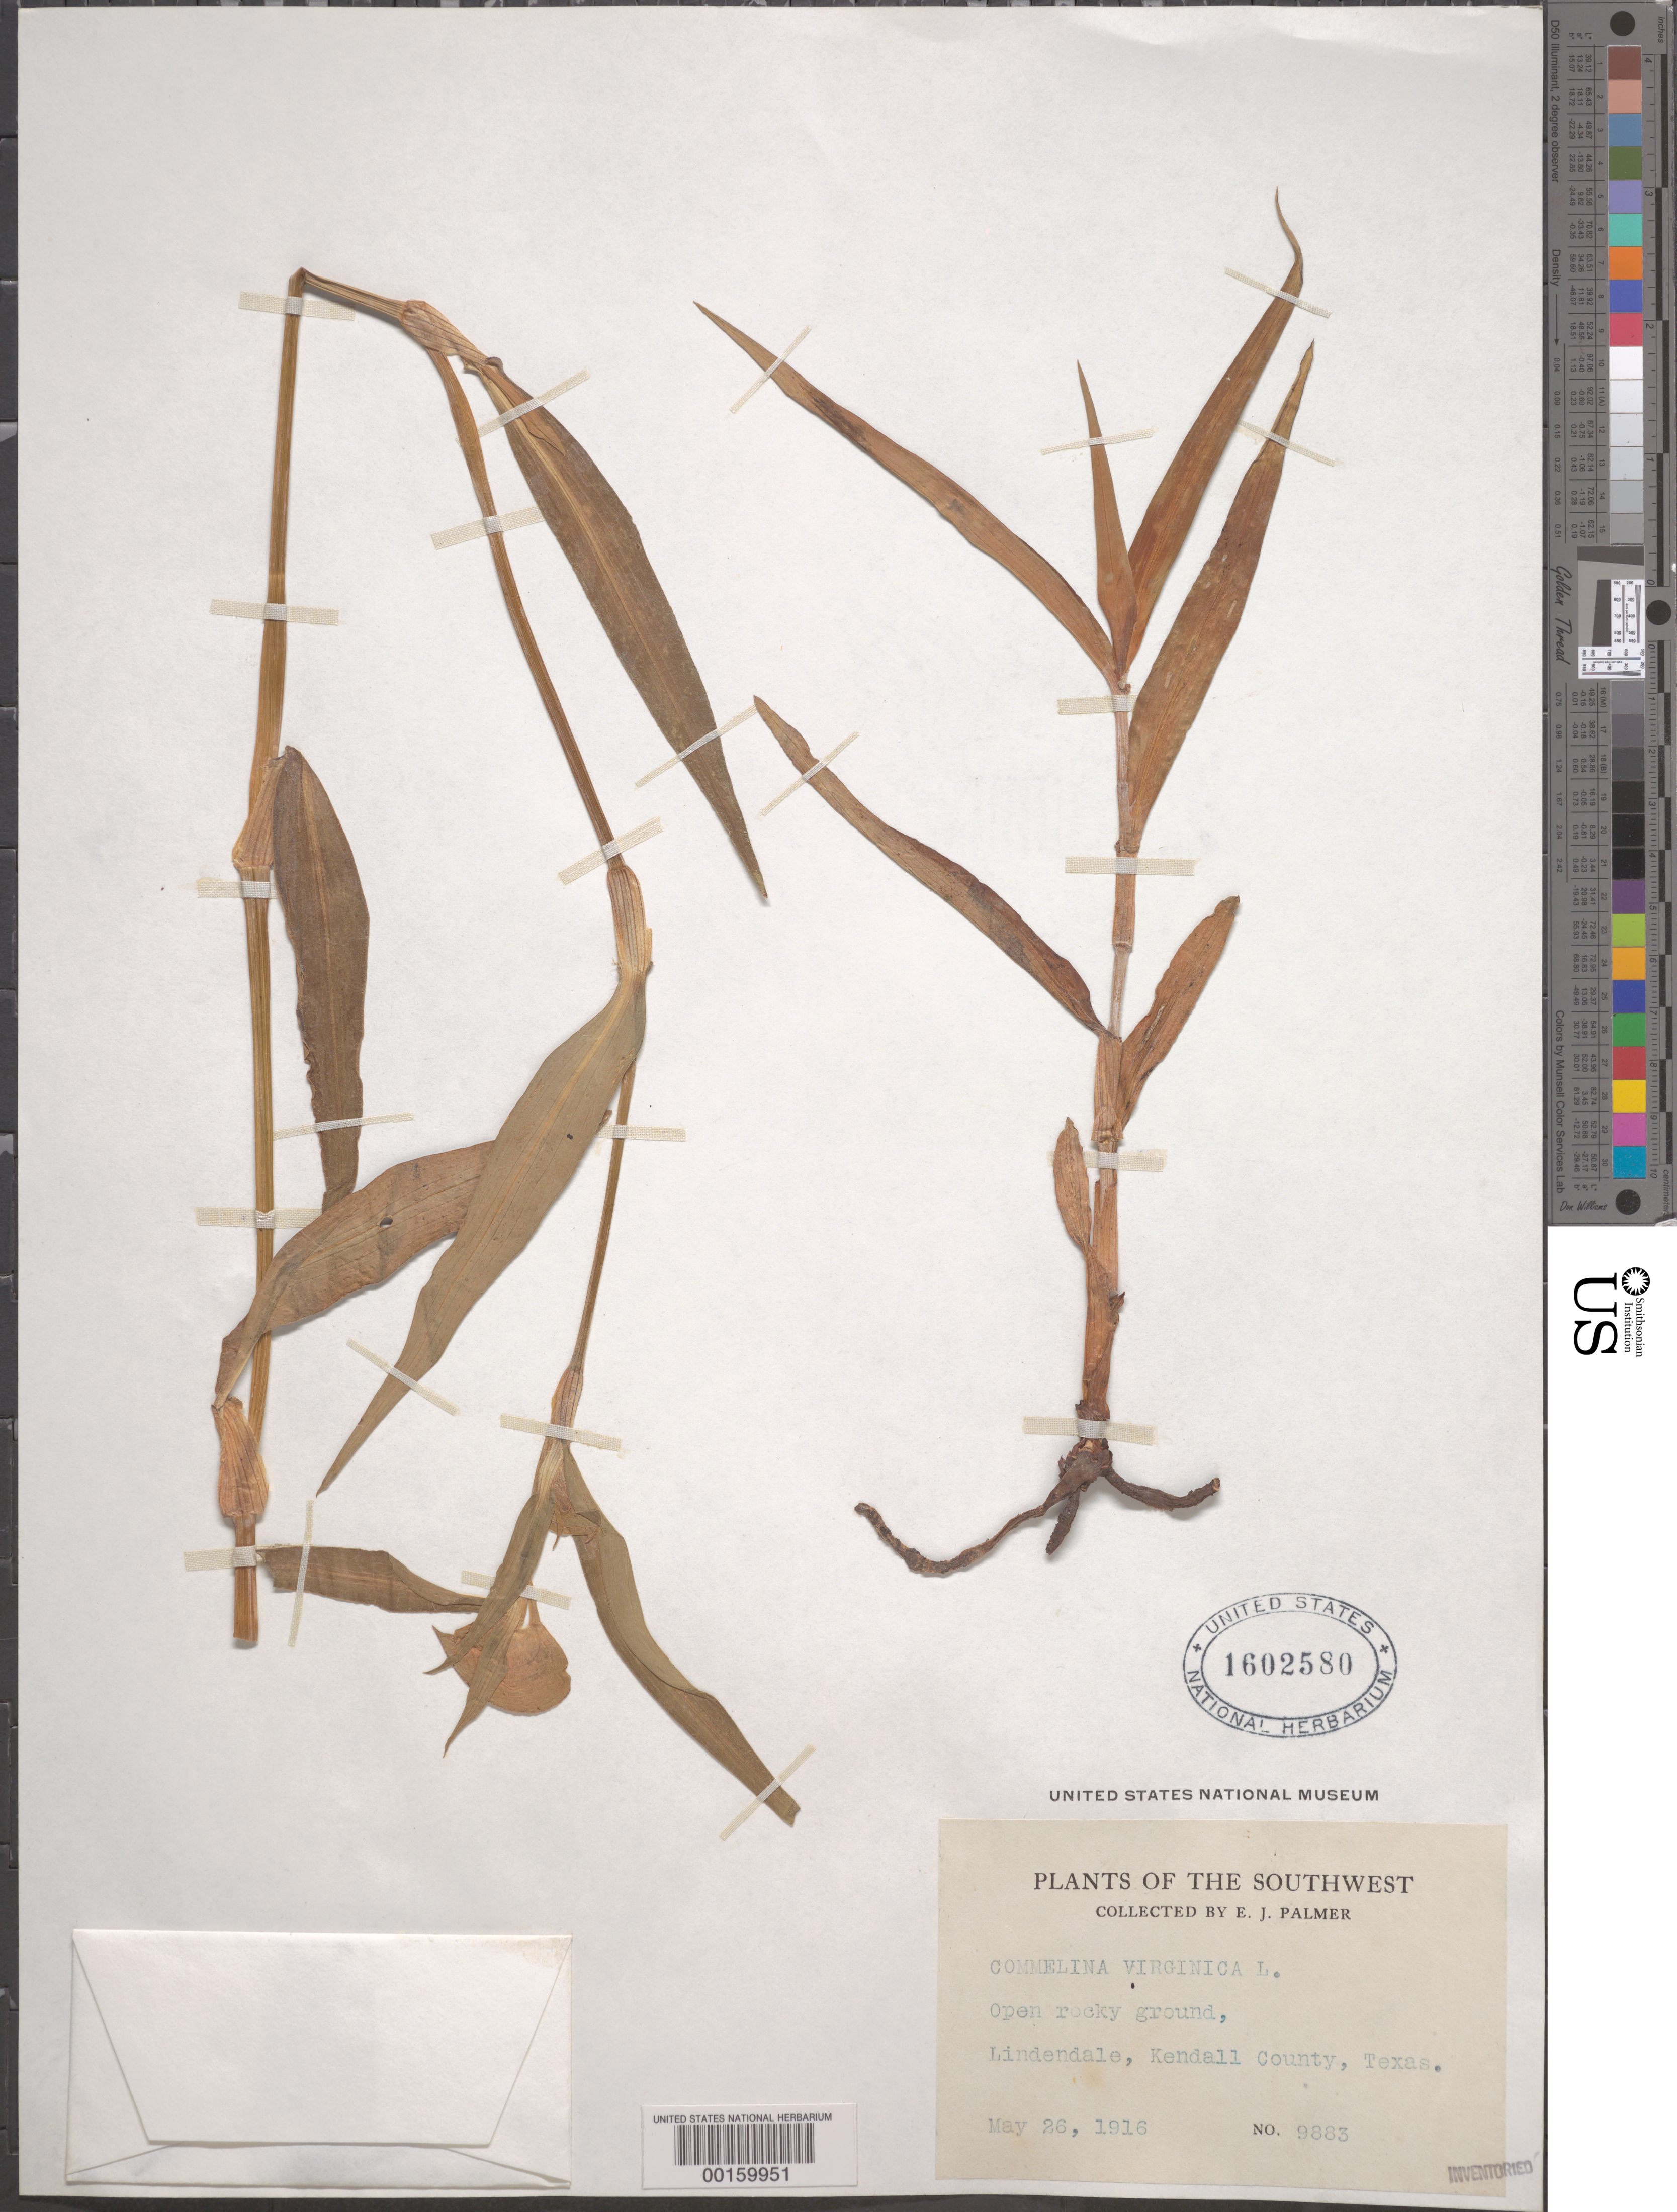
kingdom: Plantae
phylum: Tracheophyta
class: Liliopsida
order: Commelinales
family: Commelinaceae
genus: Commelina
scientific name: Commelina erecta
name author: L.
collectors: E. J. Palmer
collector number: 9883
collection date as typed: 26 May 1913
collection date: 1913-05-26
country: United States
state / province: Texas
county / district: Kendall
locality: Lindendale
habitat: Oepn rocky ground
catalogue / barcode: US 1602580